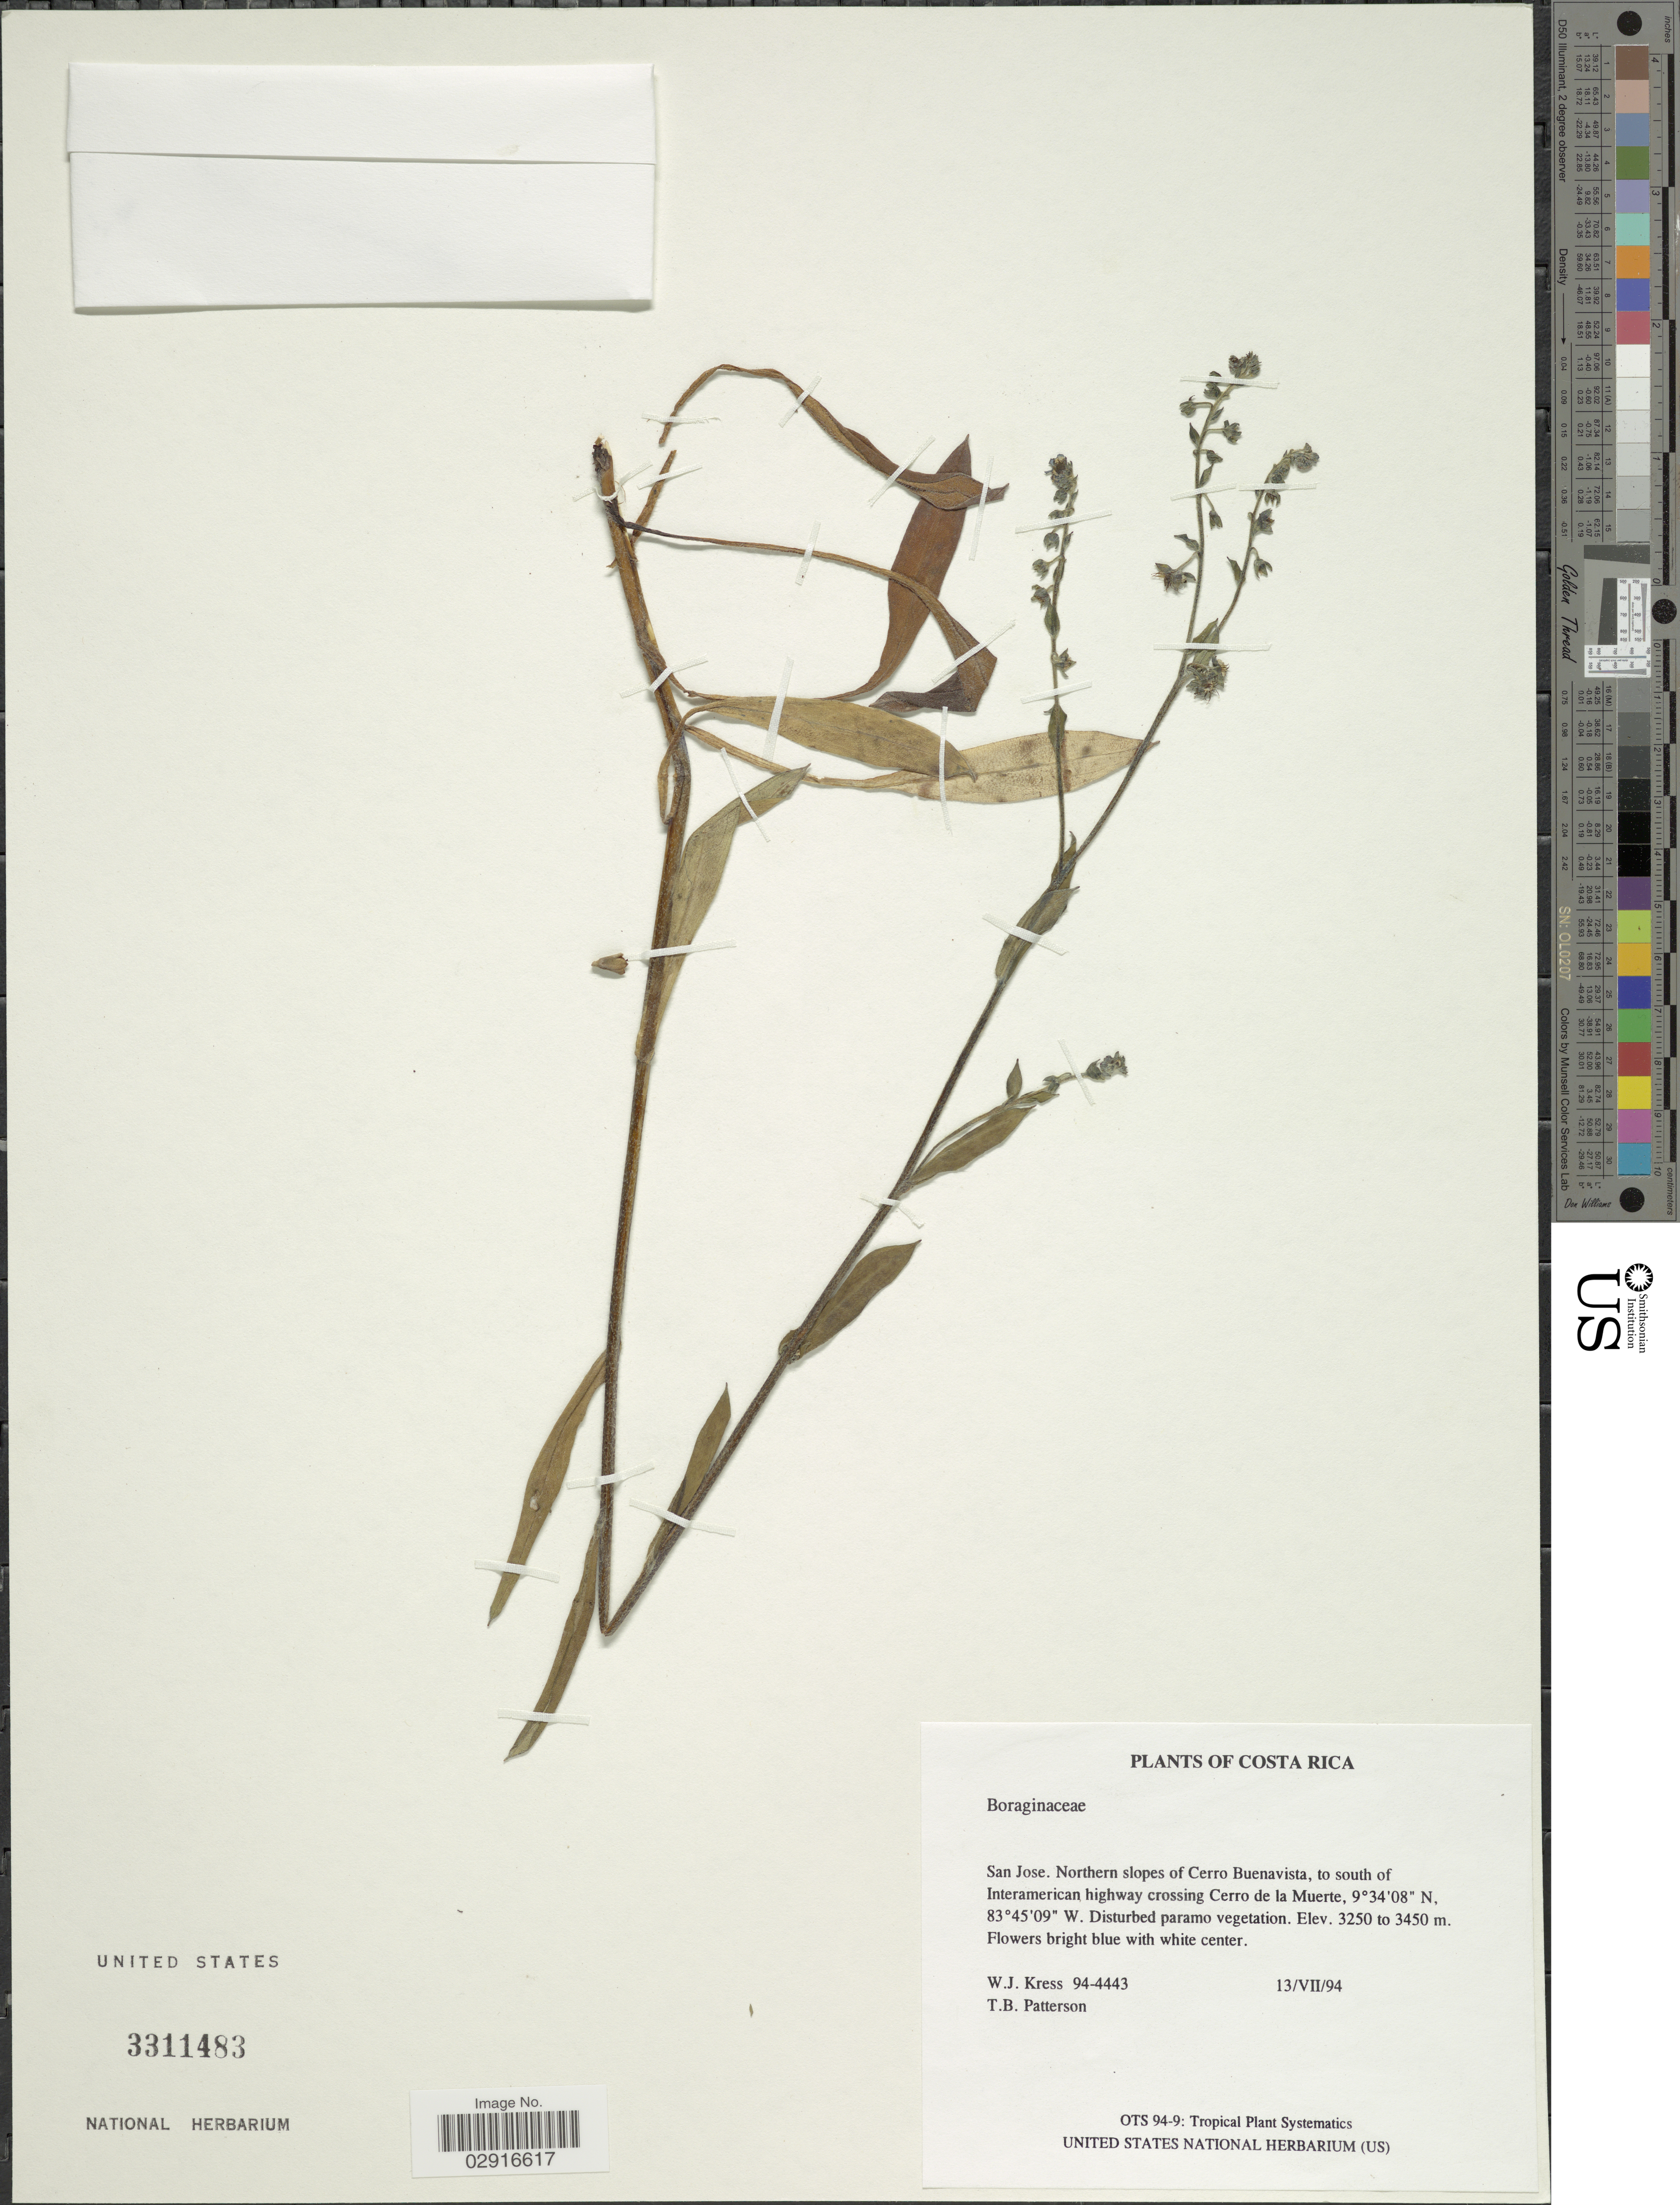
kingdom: Plantae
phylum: Tracheophyta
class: Magnoliopsida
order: Boraginales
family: Boraginaceae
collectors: W. J. Kress & T. B. Patterson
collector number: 94-4443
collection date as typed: Transcribed d/m/y: 13/7/94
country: Costa Rica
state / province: San José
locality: Northern slopes of Cerro Buenavista, to south of Interamerican highway crossing Cerro de la Muerte.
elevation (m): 3250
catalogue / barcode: US 3311483